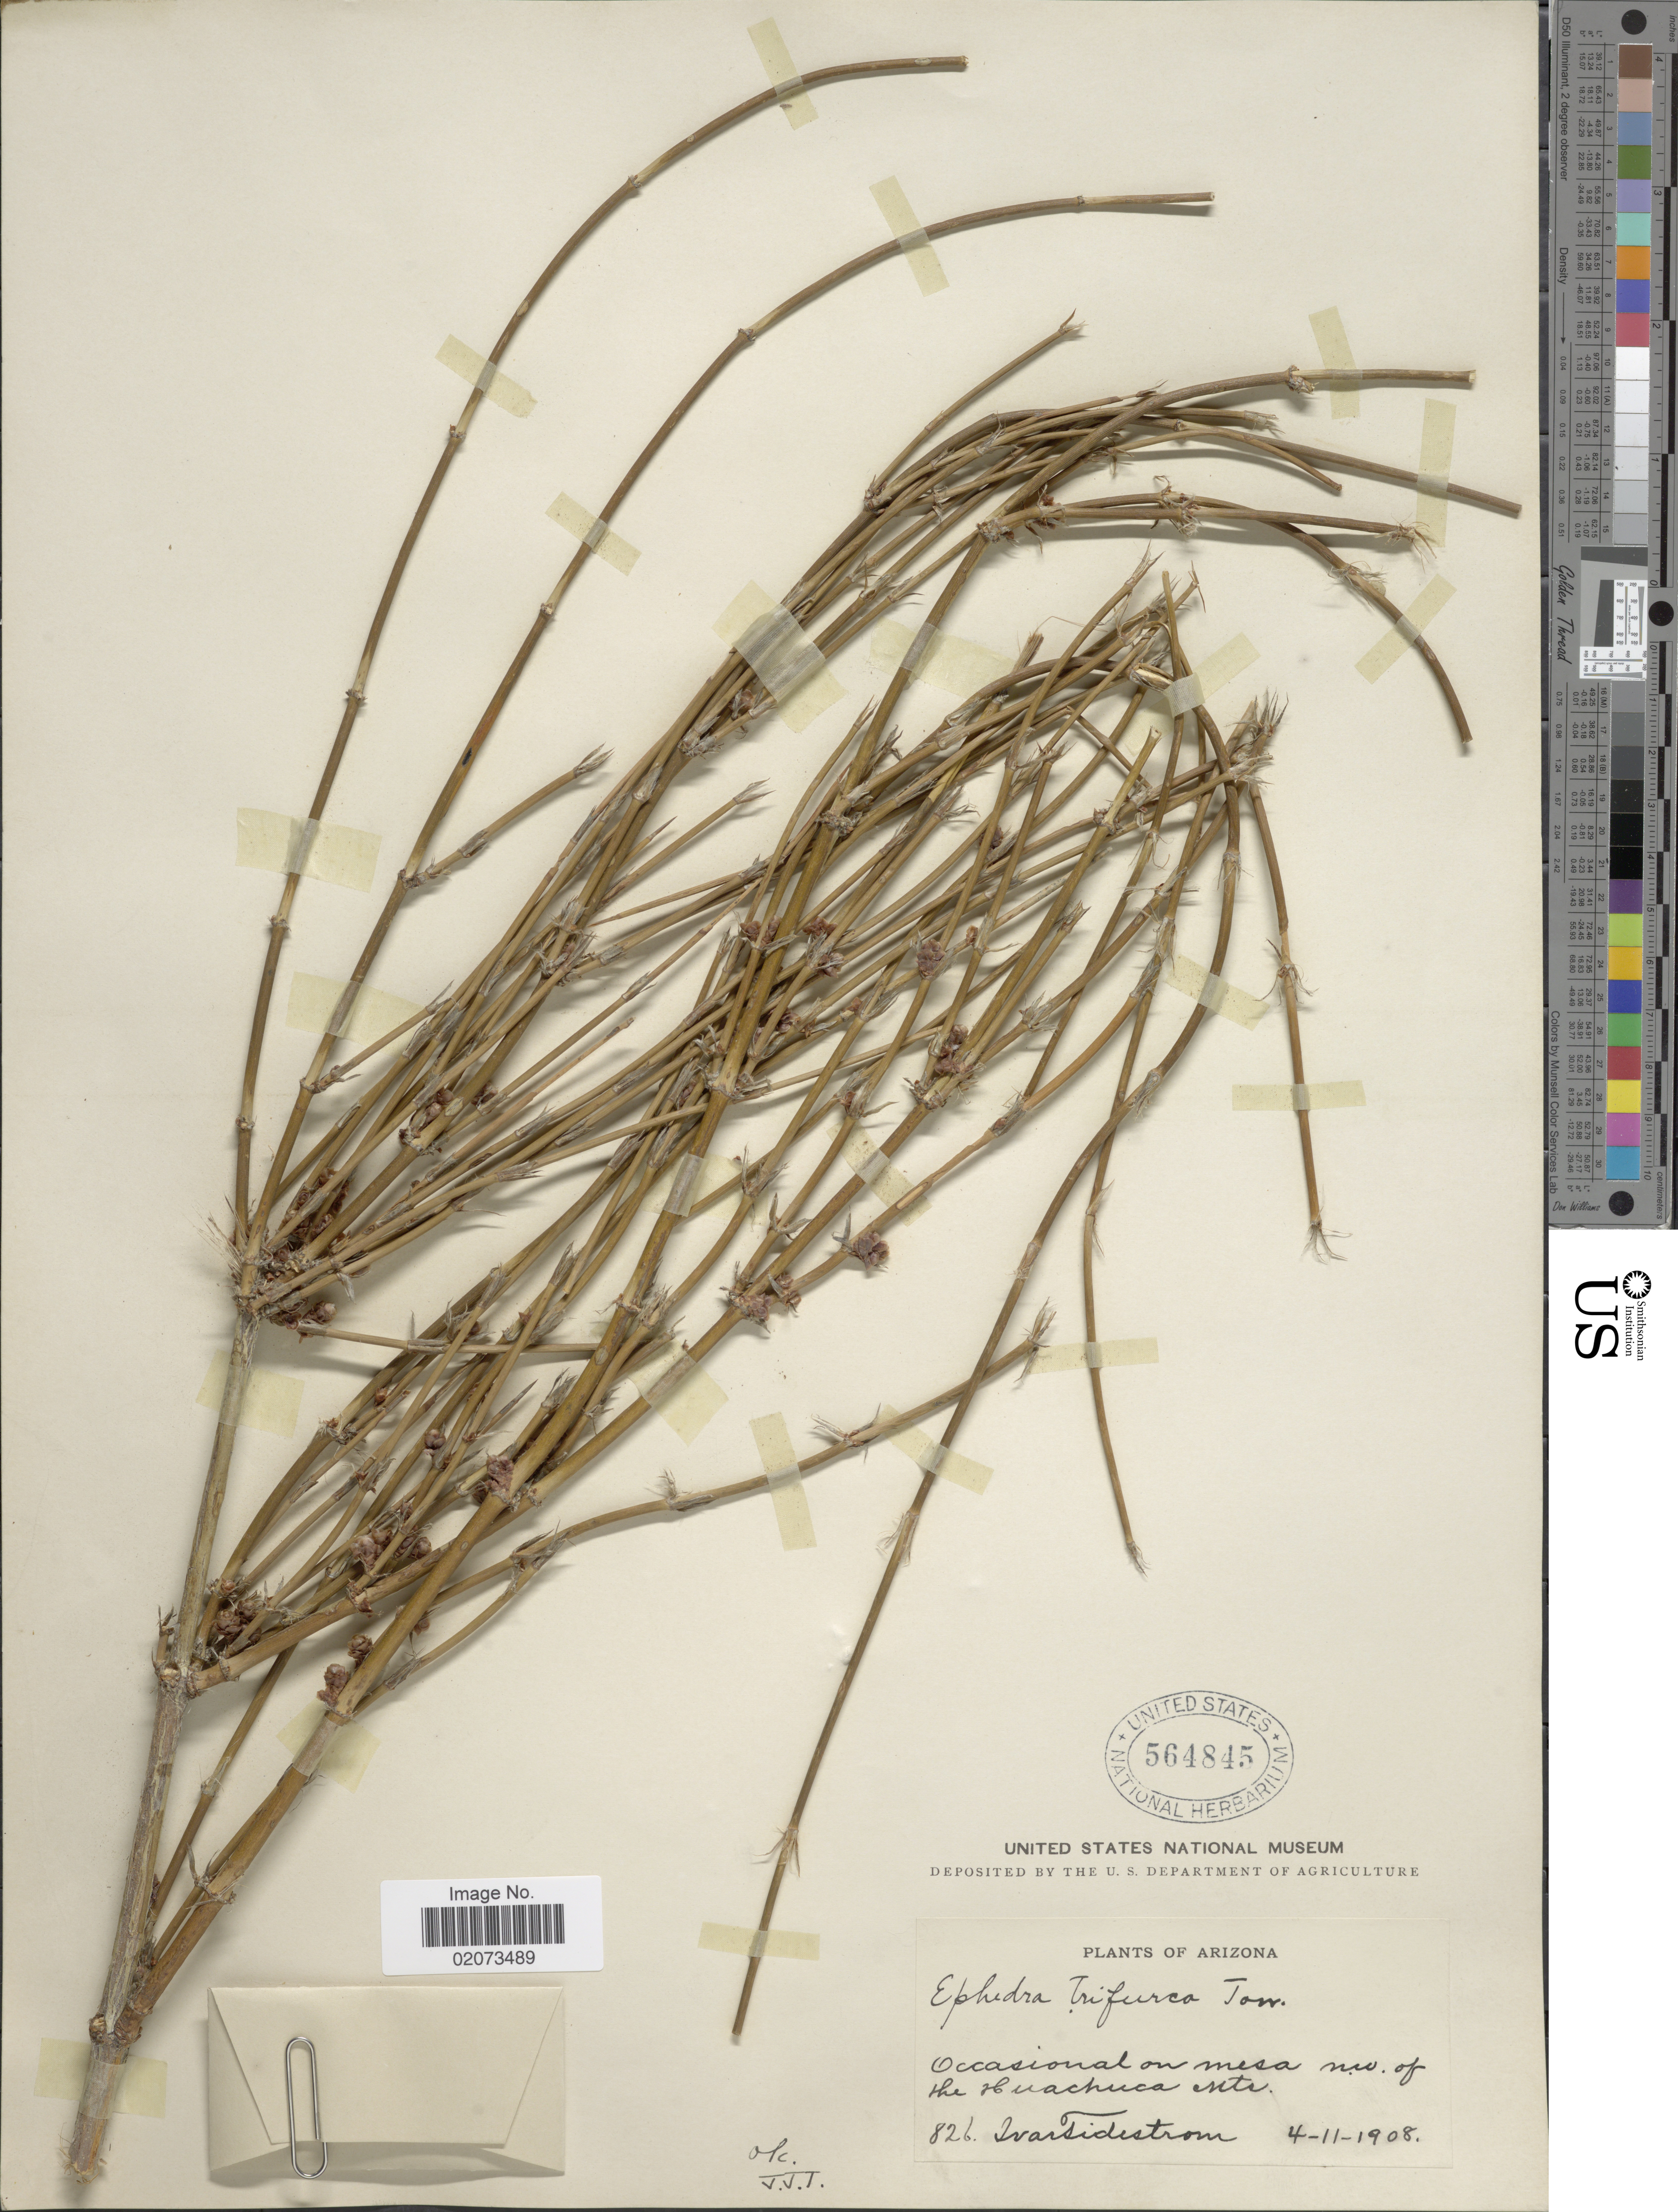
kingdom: Plantae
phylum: Tracheophyta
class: Gnetopsida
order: Ephedrales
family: Ephedraceae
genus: Ephedra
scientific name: Ephedra trifurca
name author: Torr. ex S. Watson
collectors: I. F. Tidestrom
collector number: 826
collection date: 1908-04-11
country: United States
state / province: Arizona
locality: Arizona. Occasional on mesa nw of the Huachuca Mts.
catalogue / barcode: US 564845